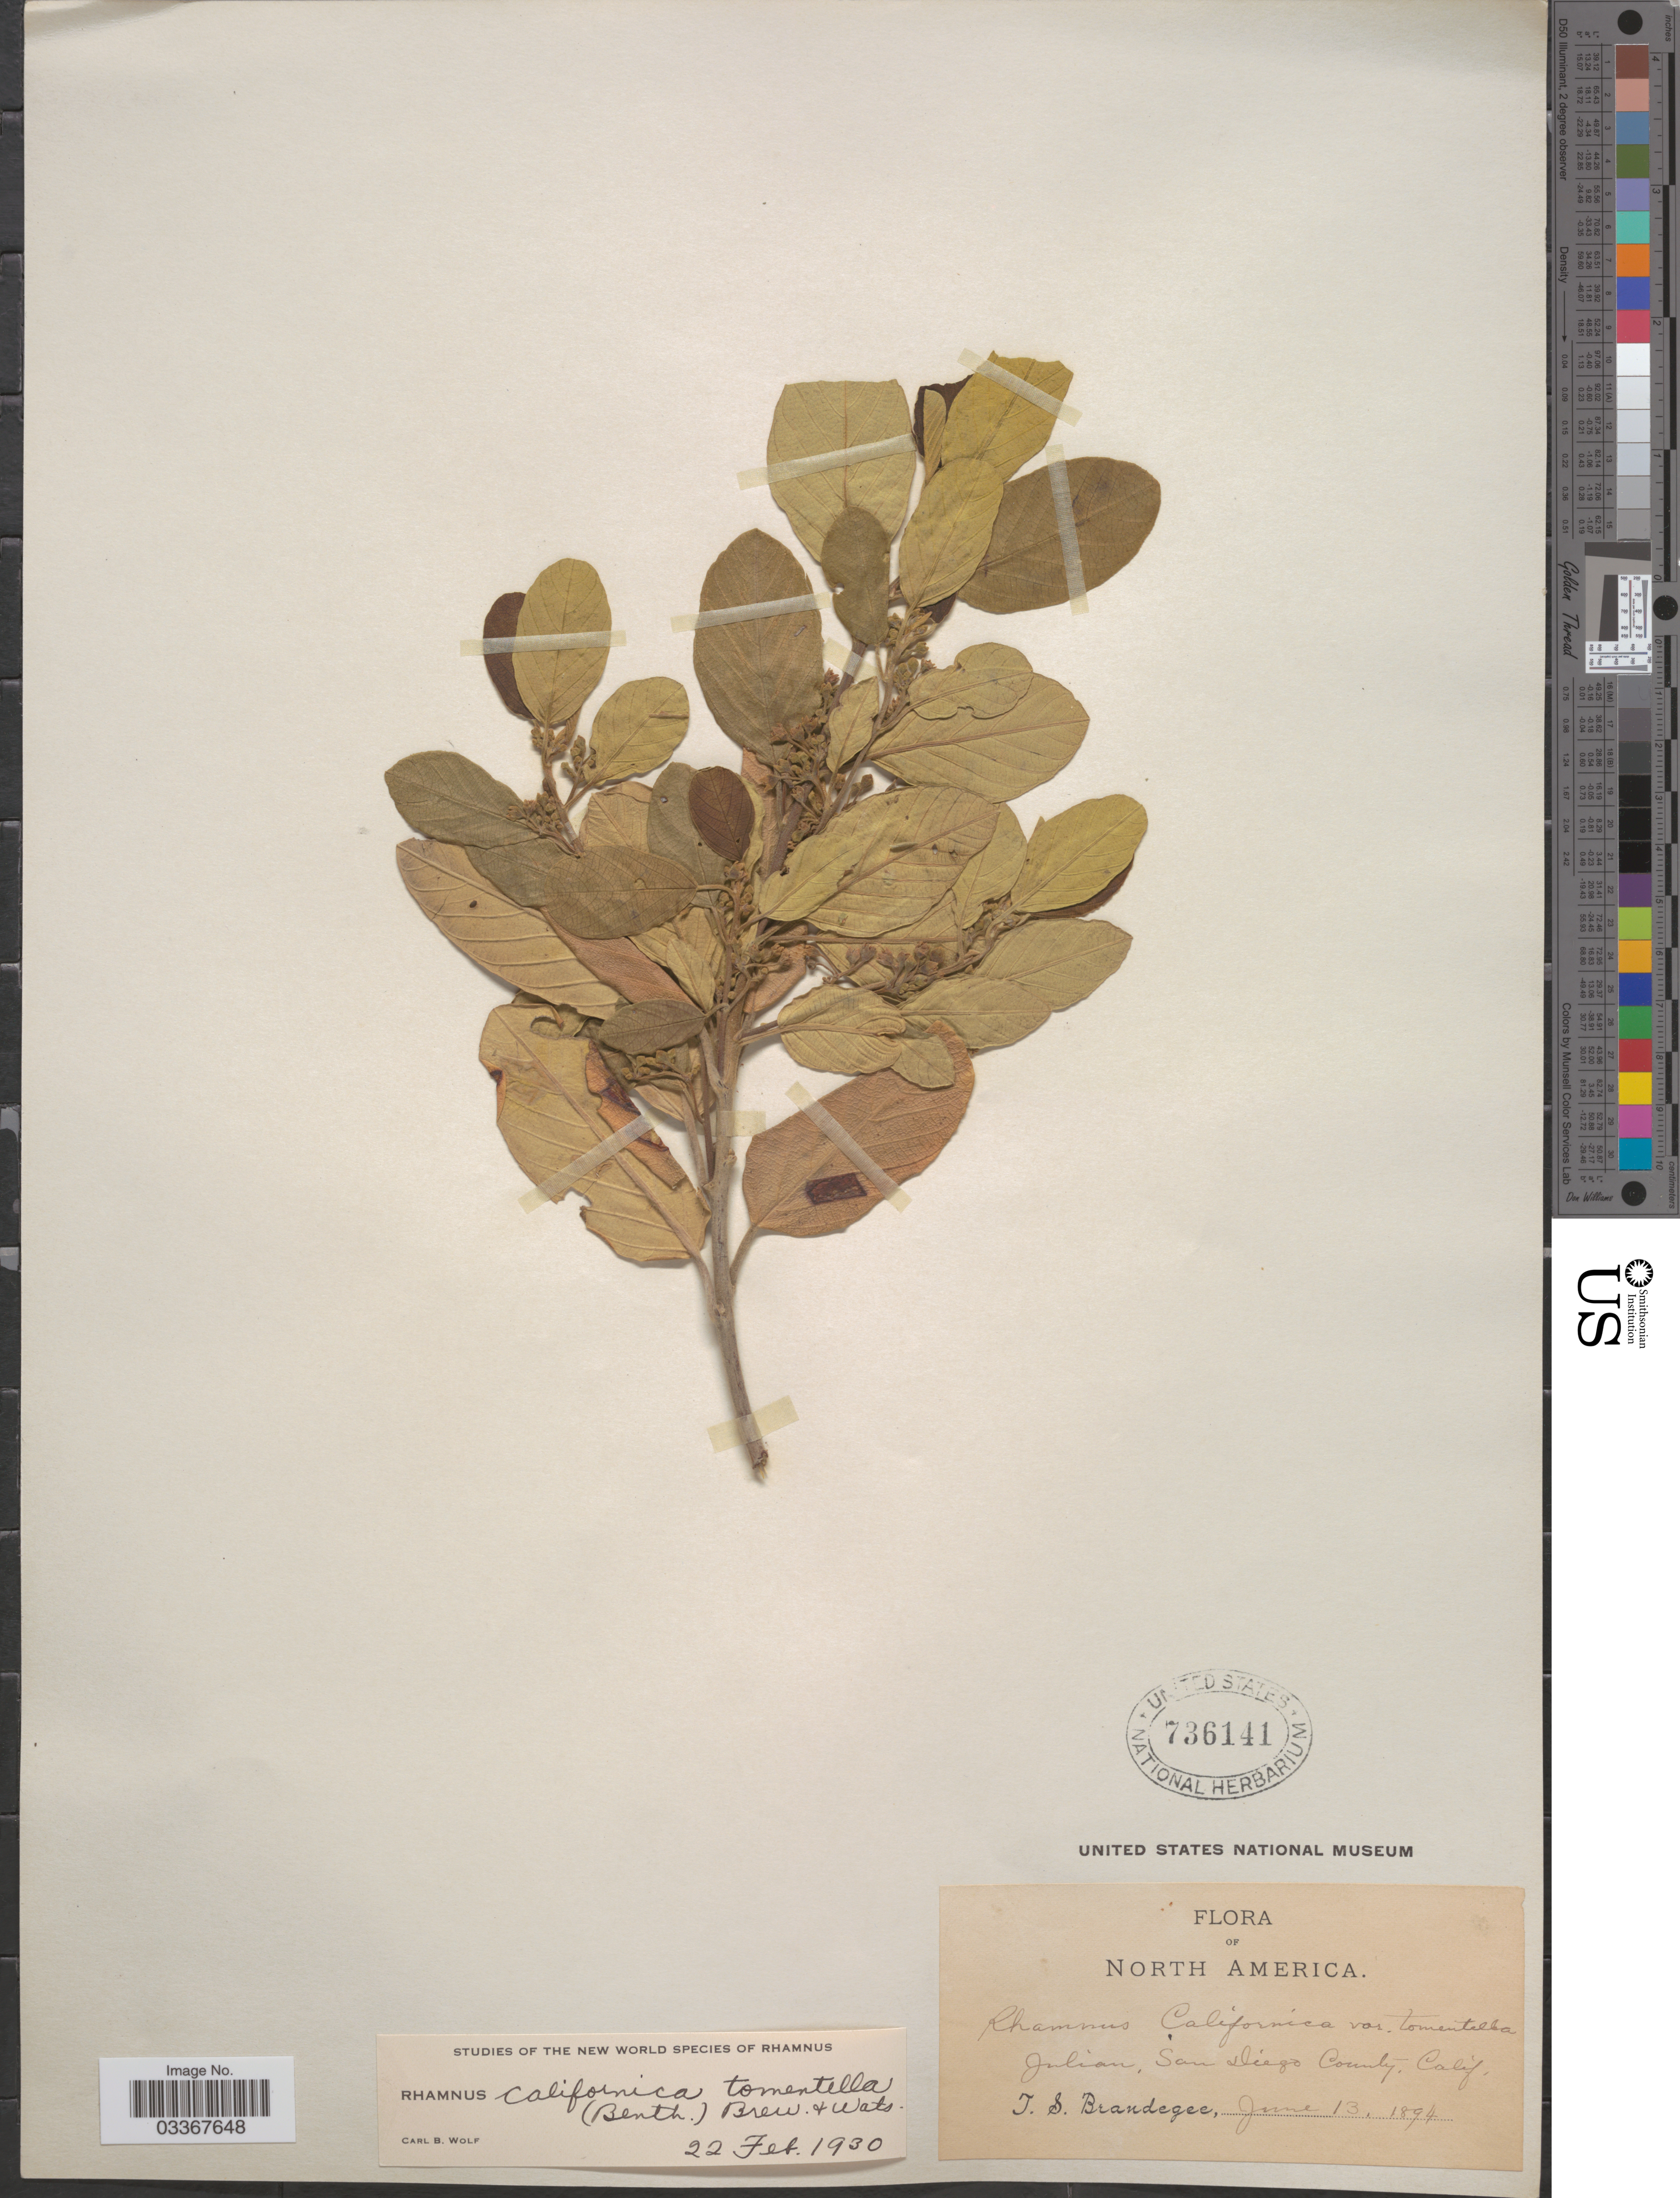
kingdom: Plantae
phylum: Tracheophyta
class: Magnoliopsida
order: Rosales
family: Rhamnaceae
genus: Frangula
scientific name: Frangula californica subsp. tomentella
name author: (Benth.) Kartesz & Gandhi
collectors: T. S. Brandegee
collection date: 1894-06-13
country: United States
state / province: California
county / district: San Diego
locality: Julian, San Diego County.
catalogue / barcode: US 736141